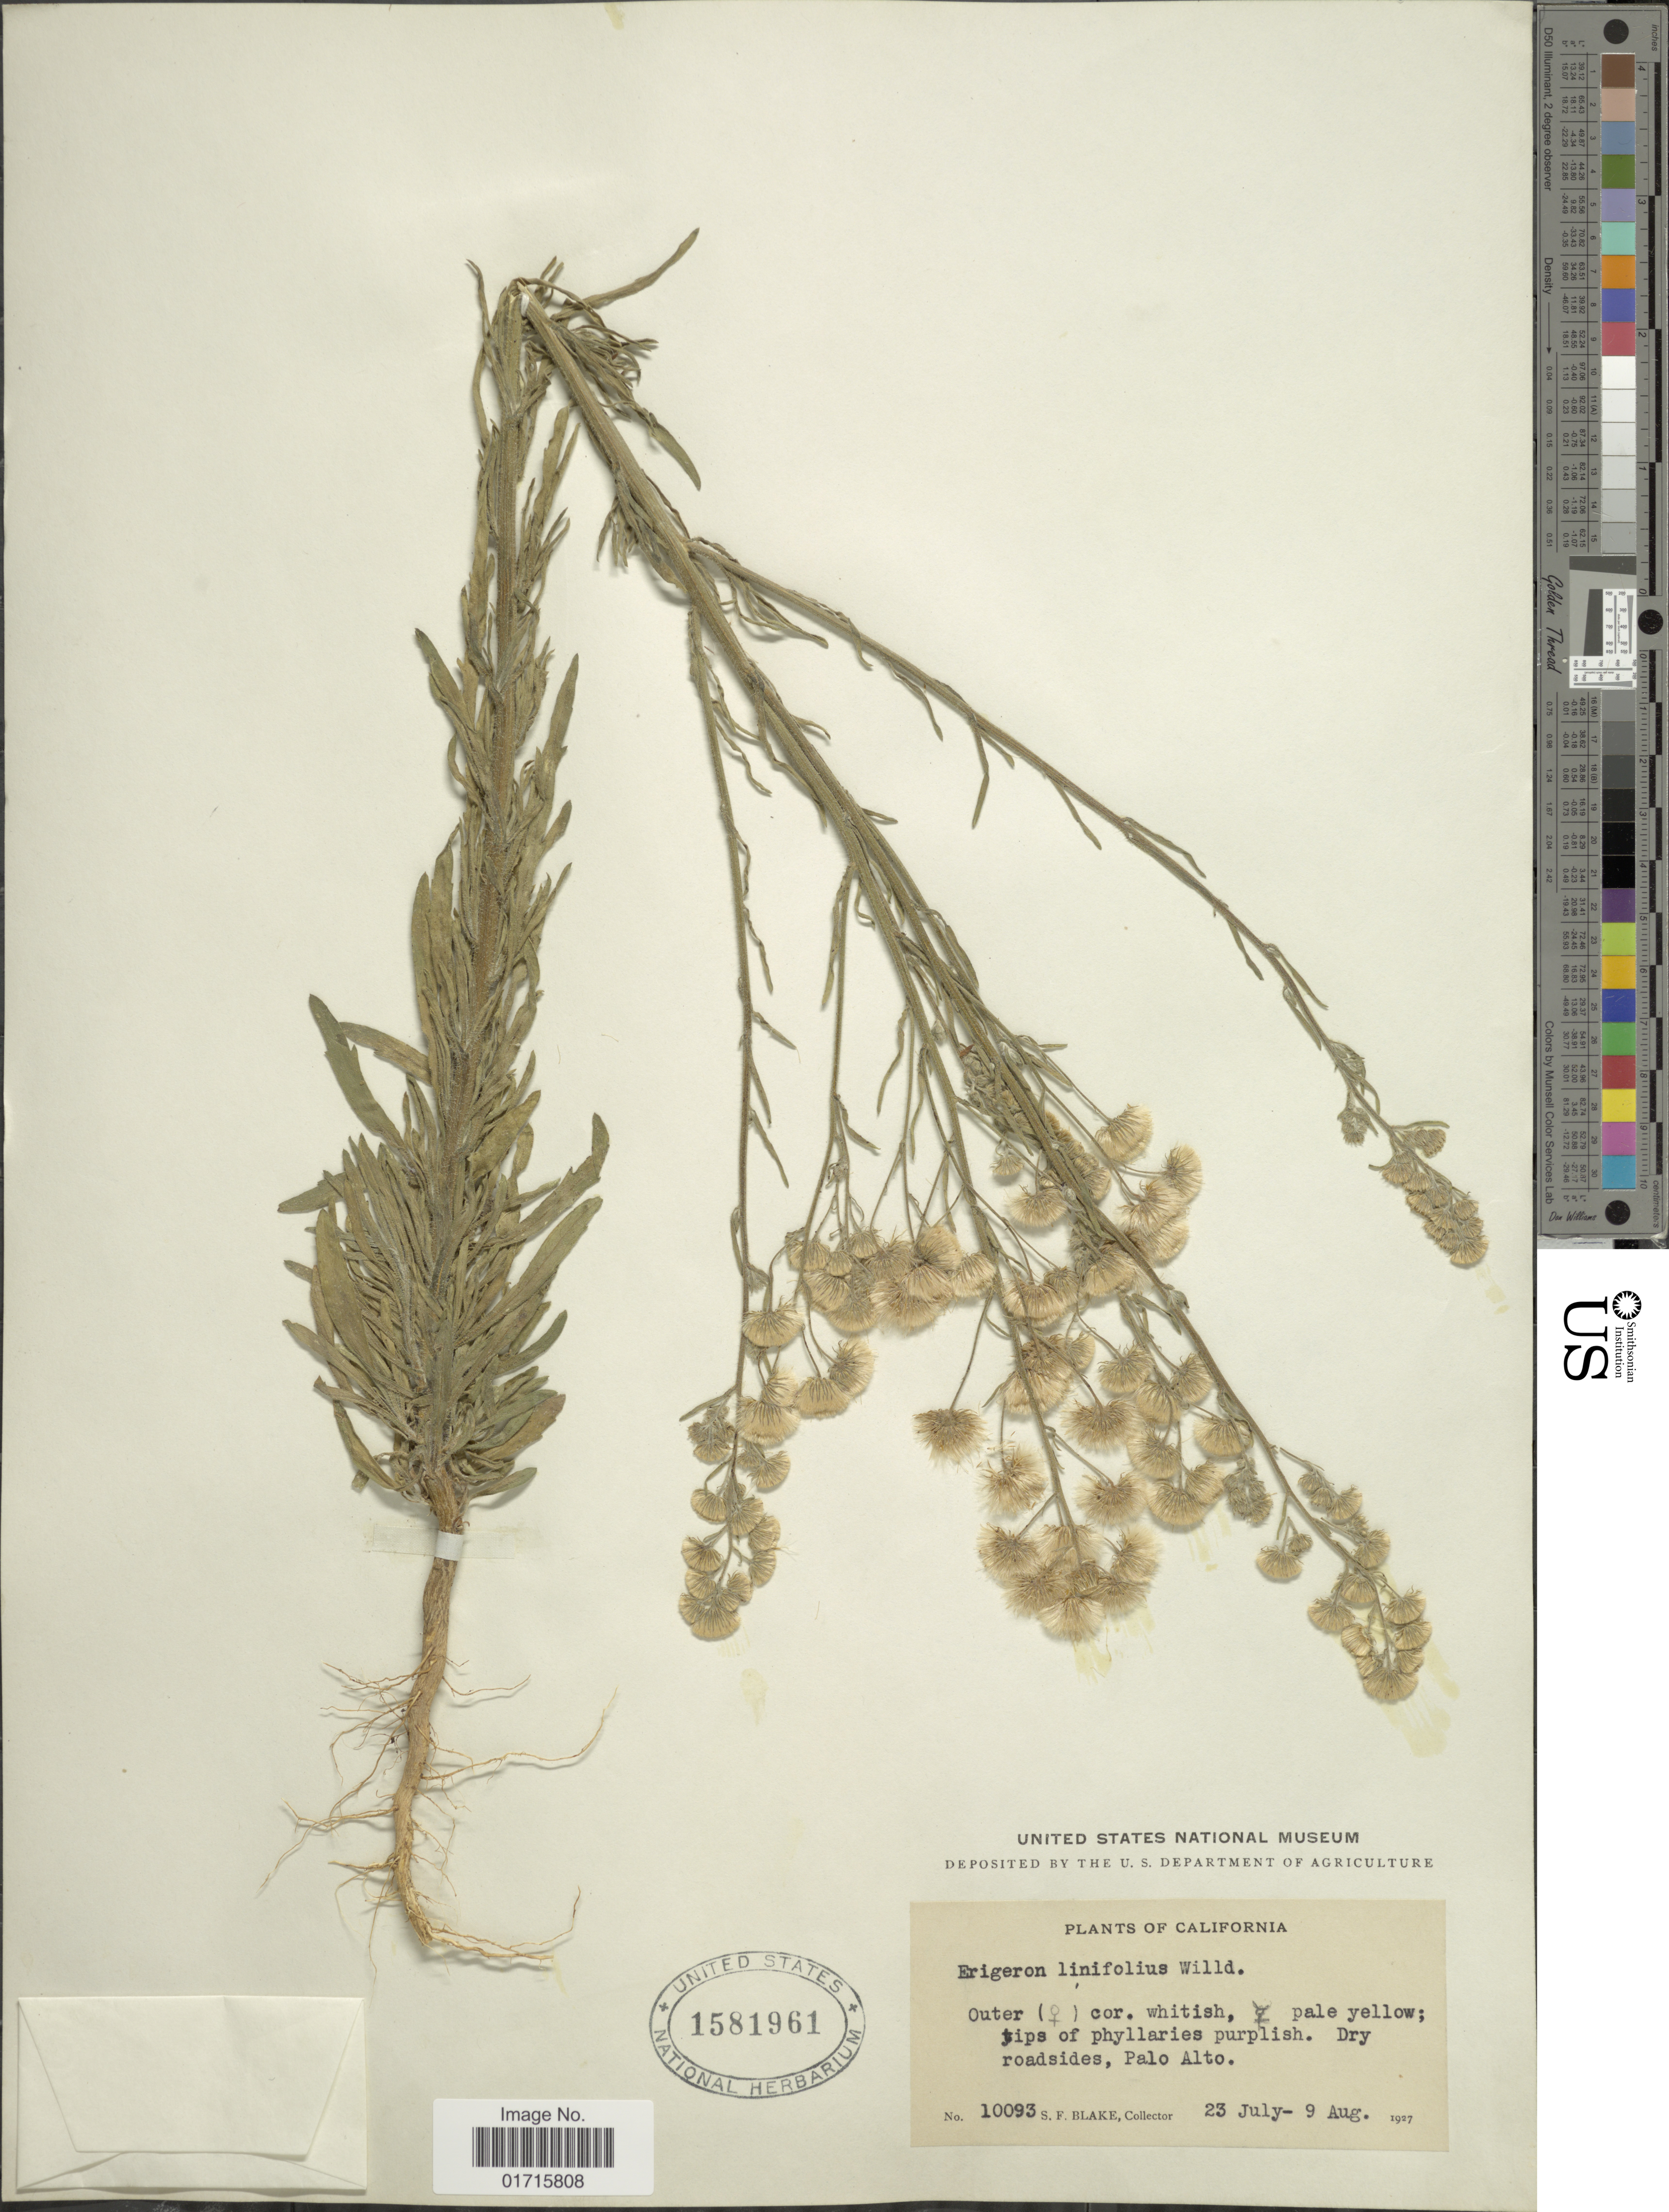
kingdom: Plantae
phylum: Tracheophyta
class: Magnoliopsida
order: Asterales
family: Asteraceae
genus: Conyza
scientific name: Conyza bonariensis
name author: (L.) Cronq.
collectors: S. Blake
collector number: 10093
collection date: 1927-07-23/1927-08-09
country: United States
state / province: California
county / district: Santa Clara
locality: California. Dry roadsides, Palo Alto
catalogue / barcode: US 1581961